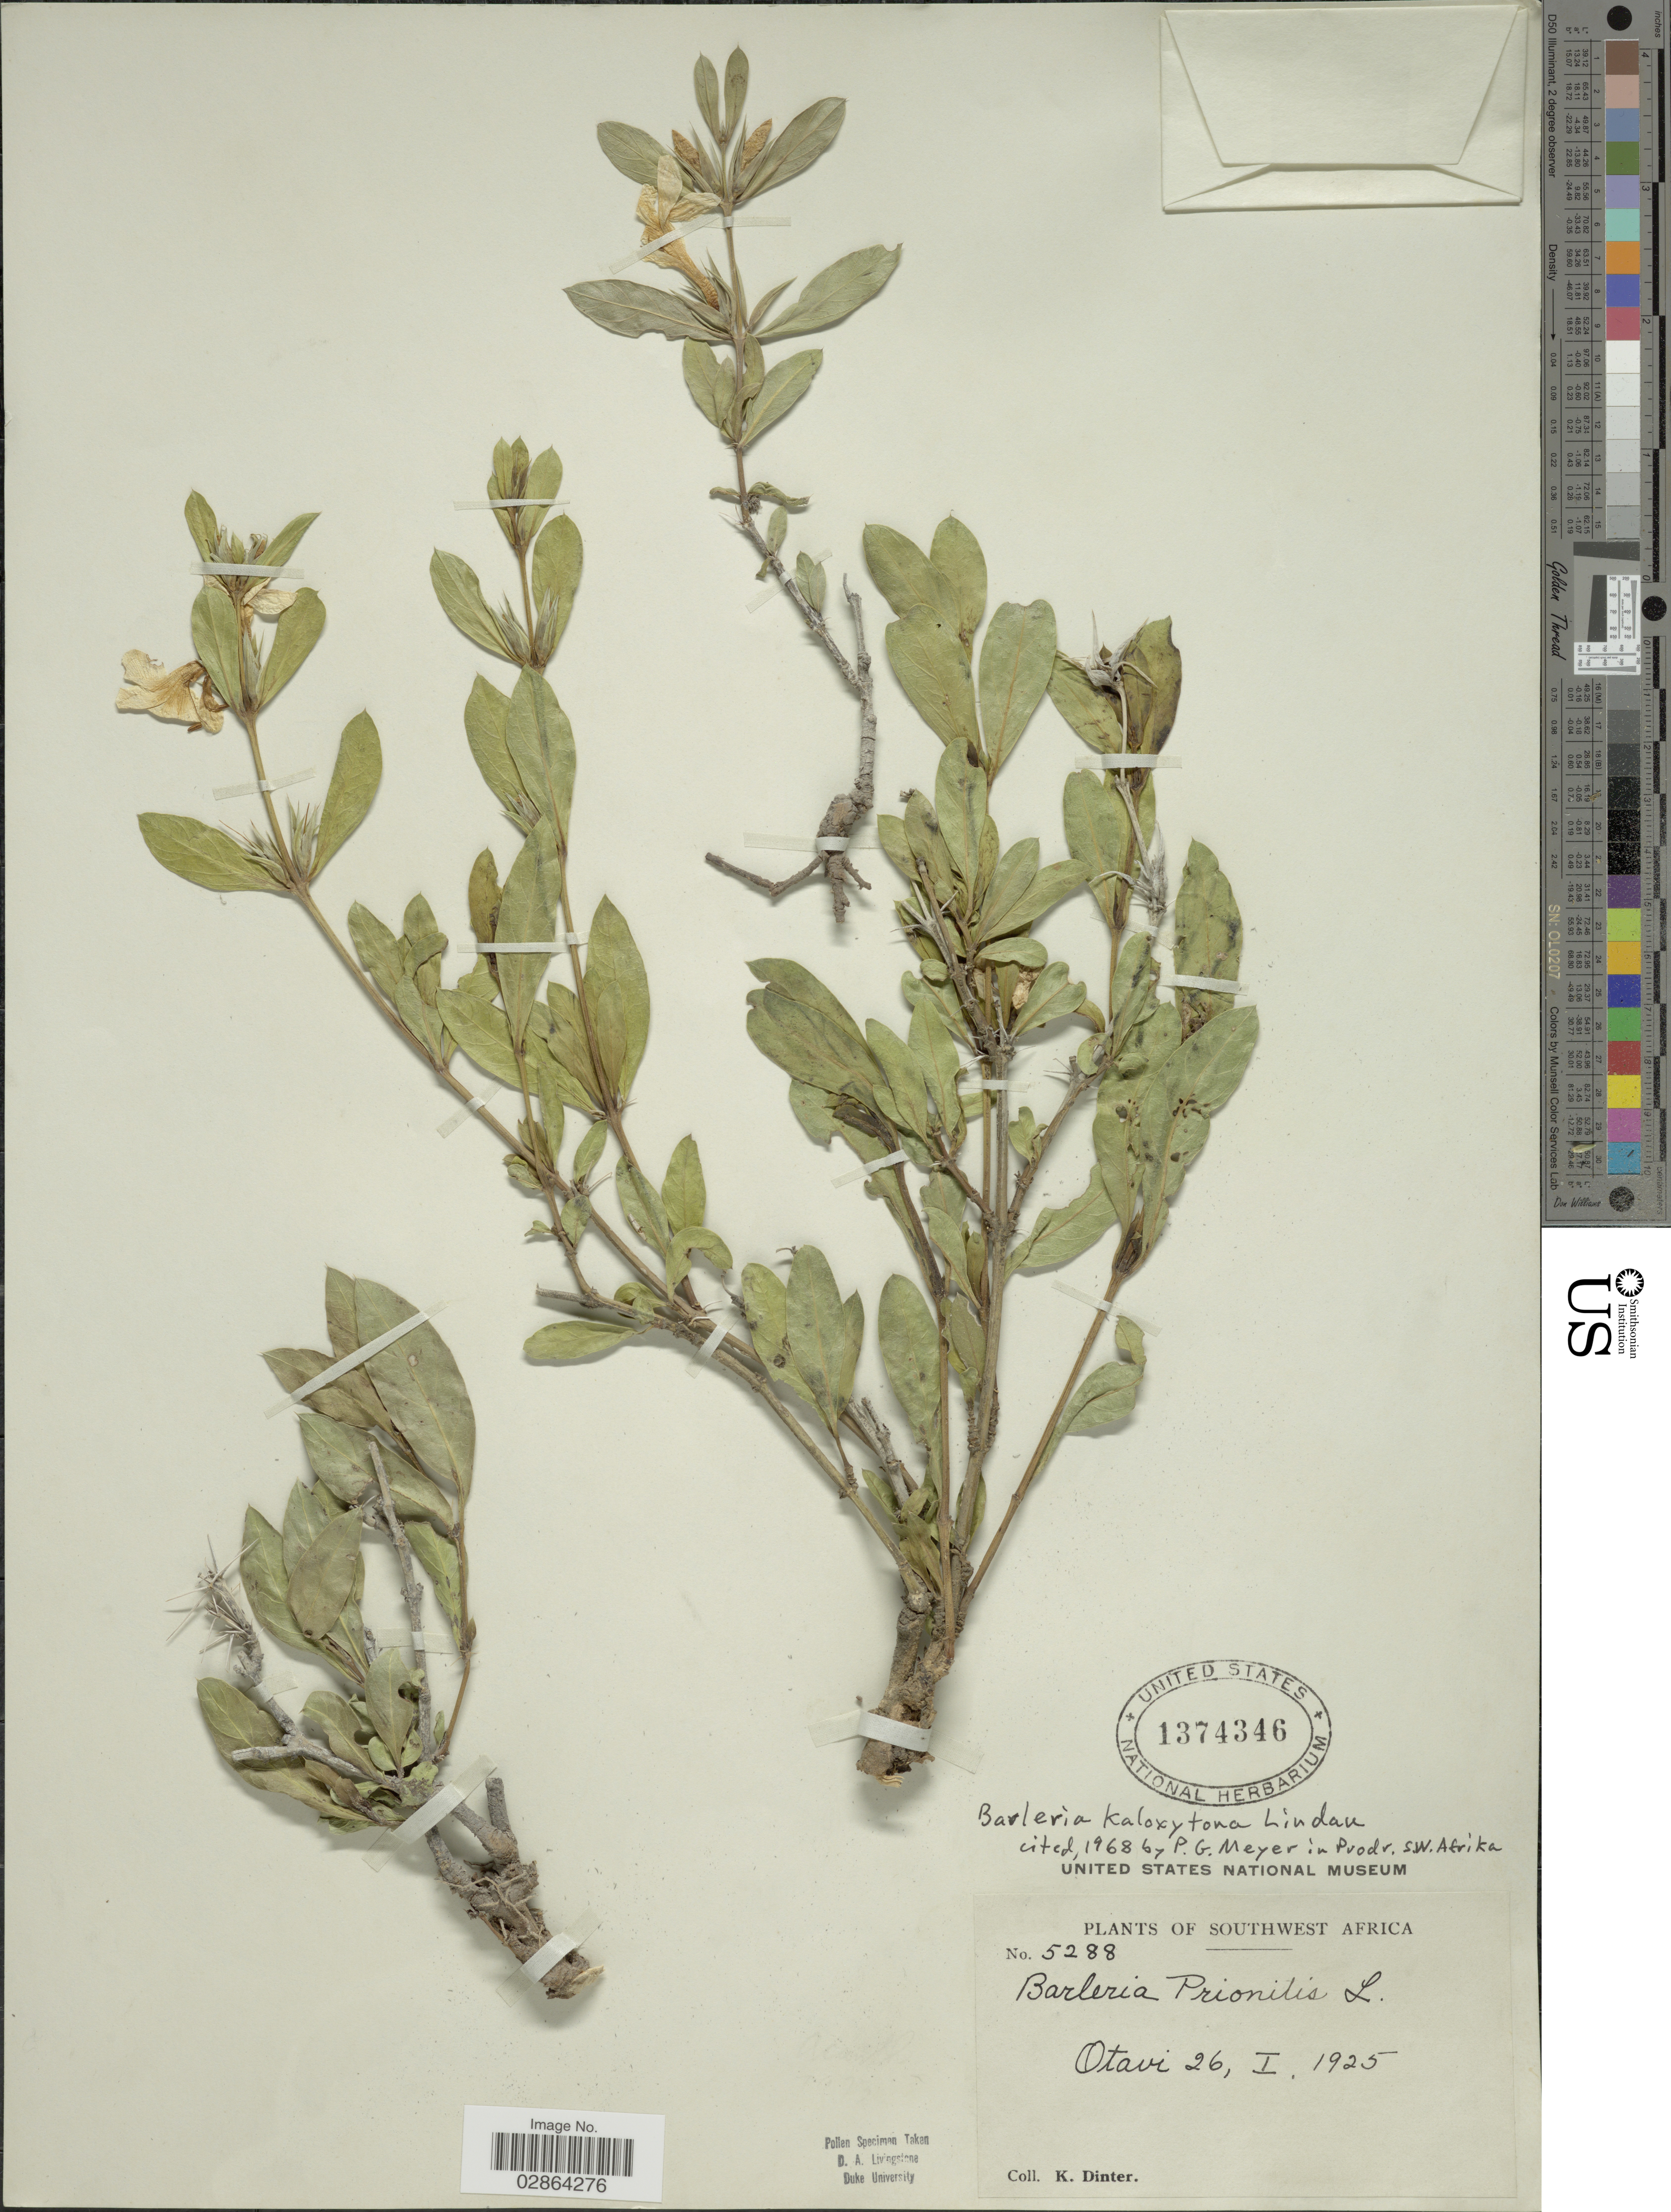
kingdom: Plantae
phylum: Tracheophyta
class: Magnoliopsida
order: Lamiales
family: Acanthaceae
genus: Barleria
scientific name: Barleria kaloxytona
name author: Lindau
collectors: M. Dinter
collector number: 5288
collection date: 1925-01-26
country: Namibia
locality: Southwest Africa, Otavi.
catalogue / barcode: US 1374346